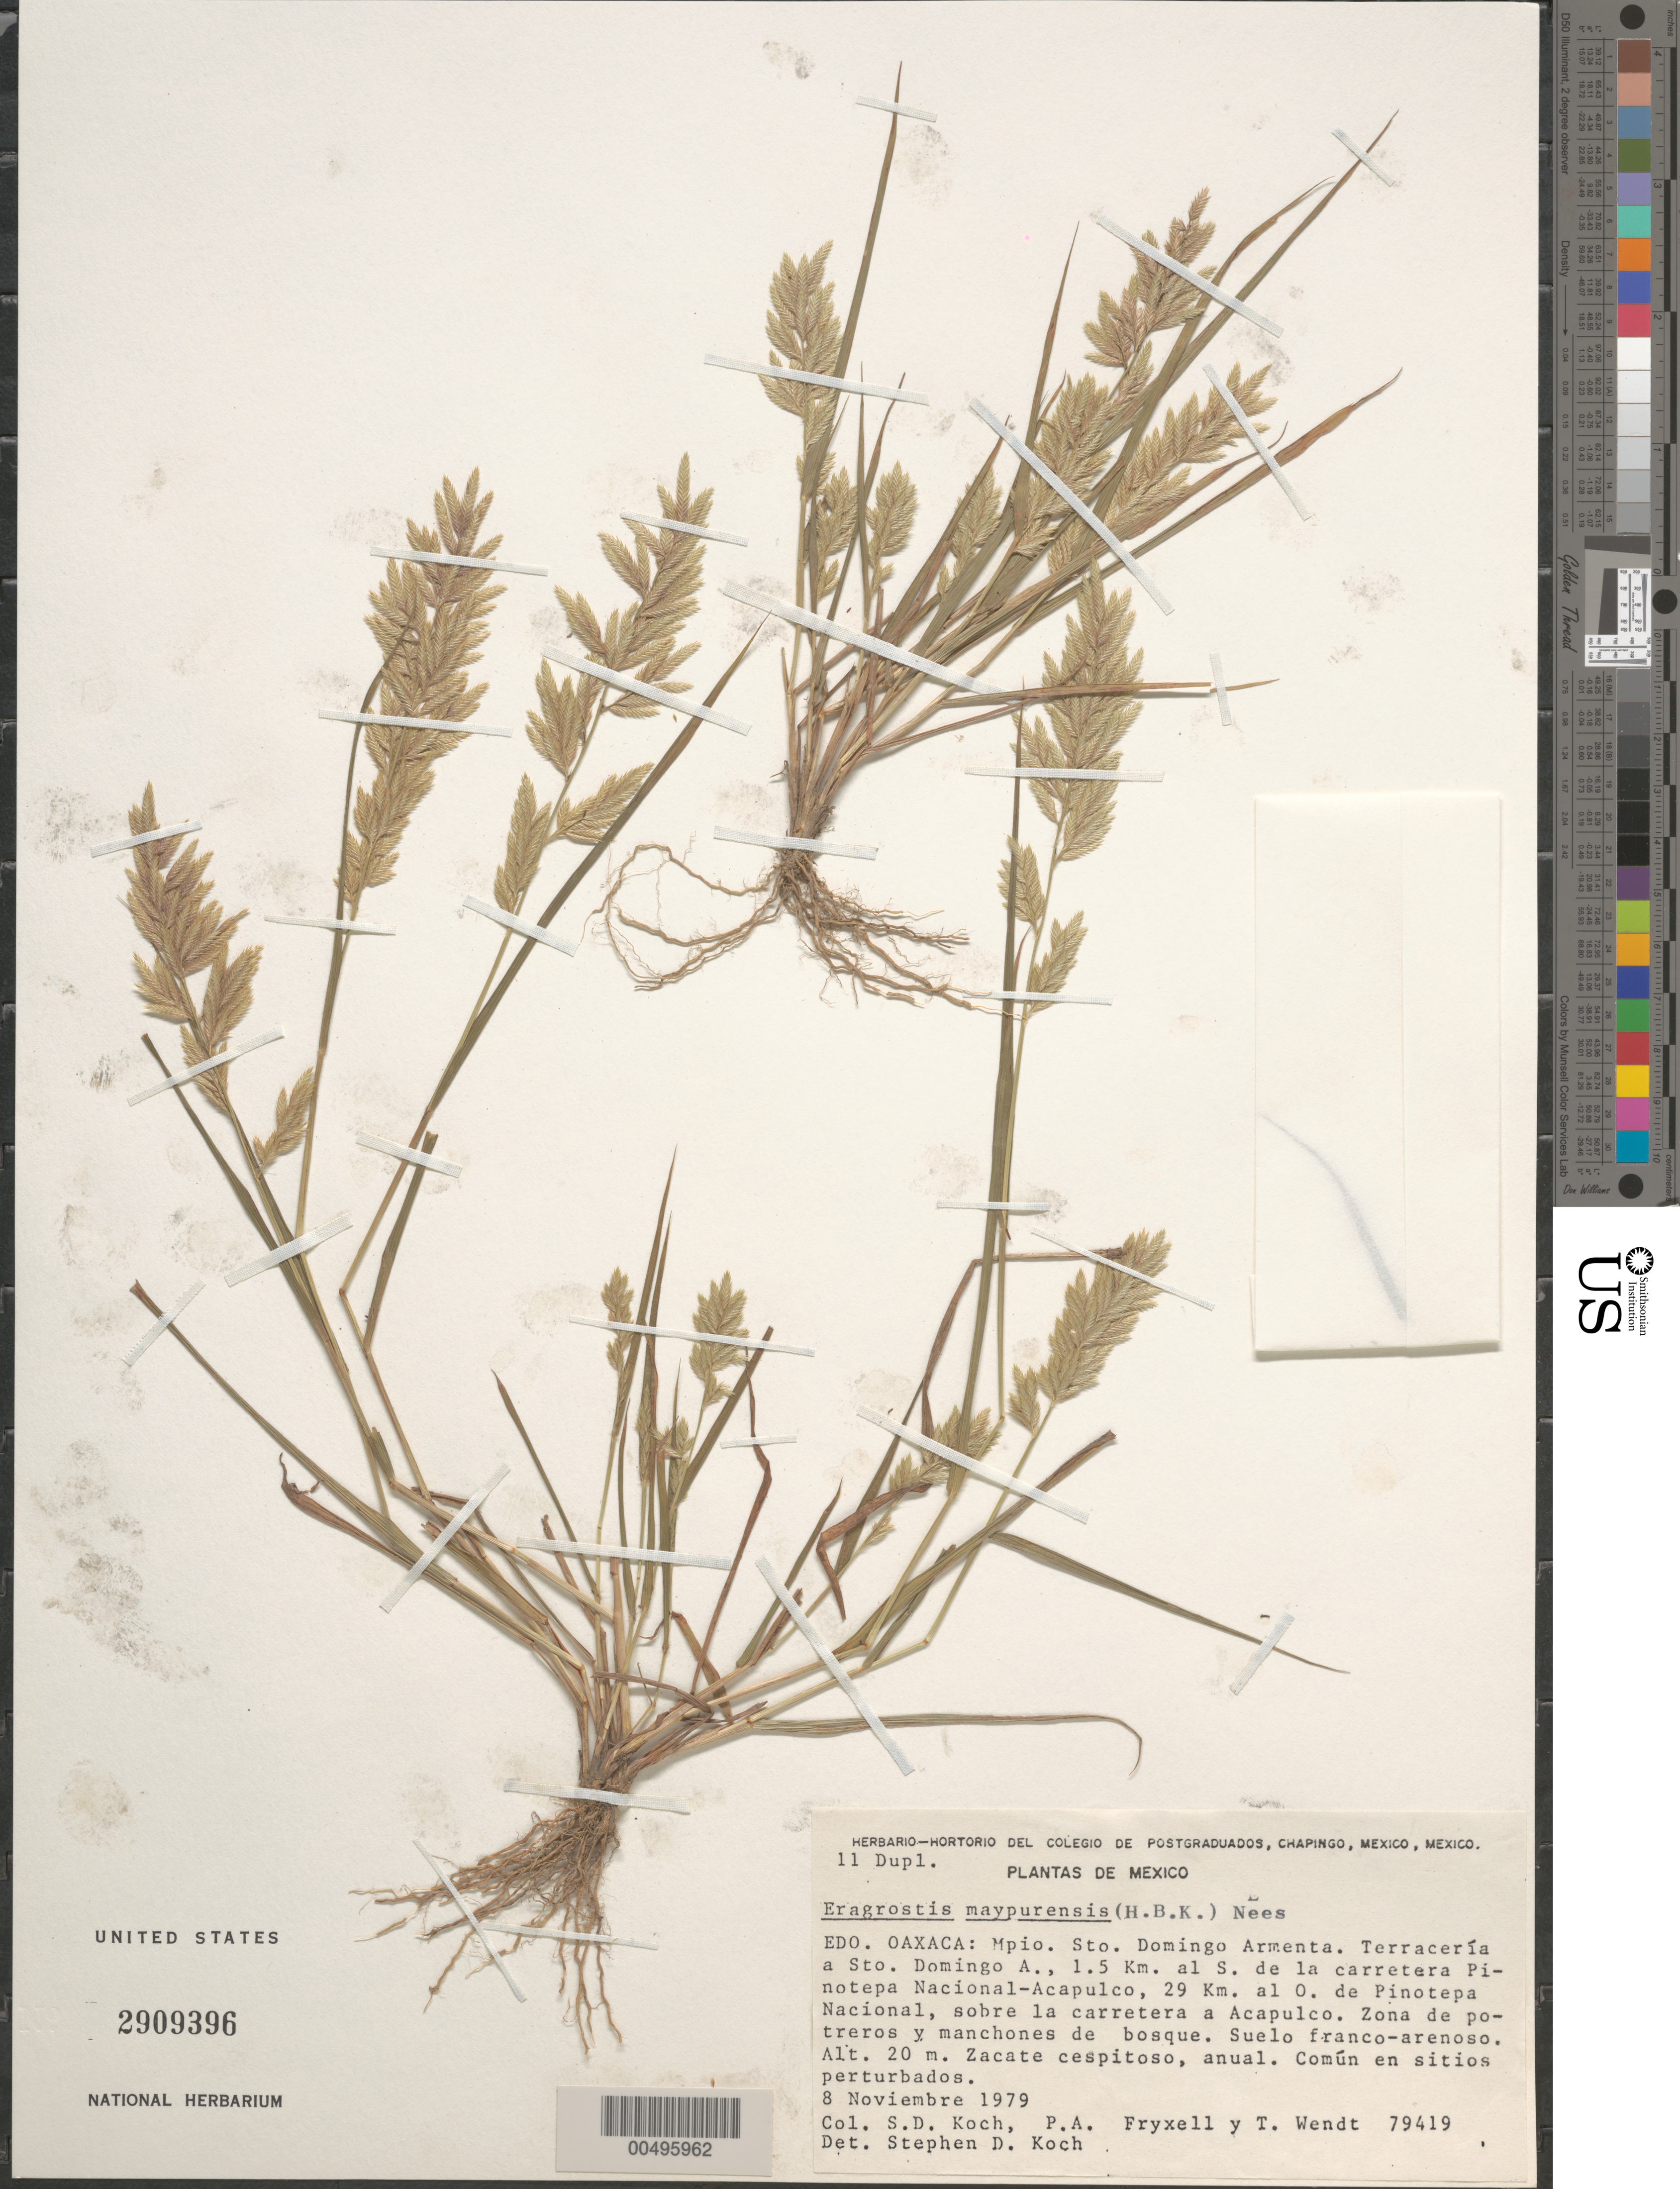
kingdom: Plantae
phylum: Tracheophyta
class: Liliopsida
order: Poales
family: Poaceae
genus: Eragrostis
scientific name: Eragrostis maypurensis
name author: (Kunth) Steud.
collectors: S. D. Koch, P. A. Fryxell & T. L. Wendt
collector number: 79419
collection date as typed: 8 Nov 1979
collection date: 1979-11-08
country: Mexico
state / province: Oaxaca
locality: Sto. Domingo Armenta Mun., Sto. Domingo Armenta, 1.5 km S of Pinotepa Nacional - Acapulco rd, 29 km W of Pinotepa Nacional.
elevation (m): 20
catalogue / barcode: US 2909396